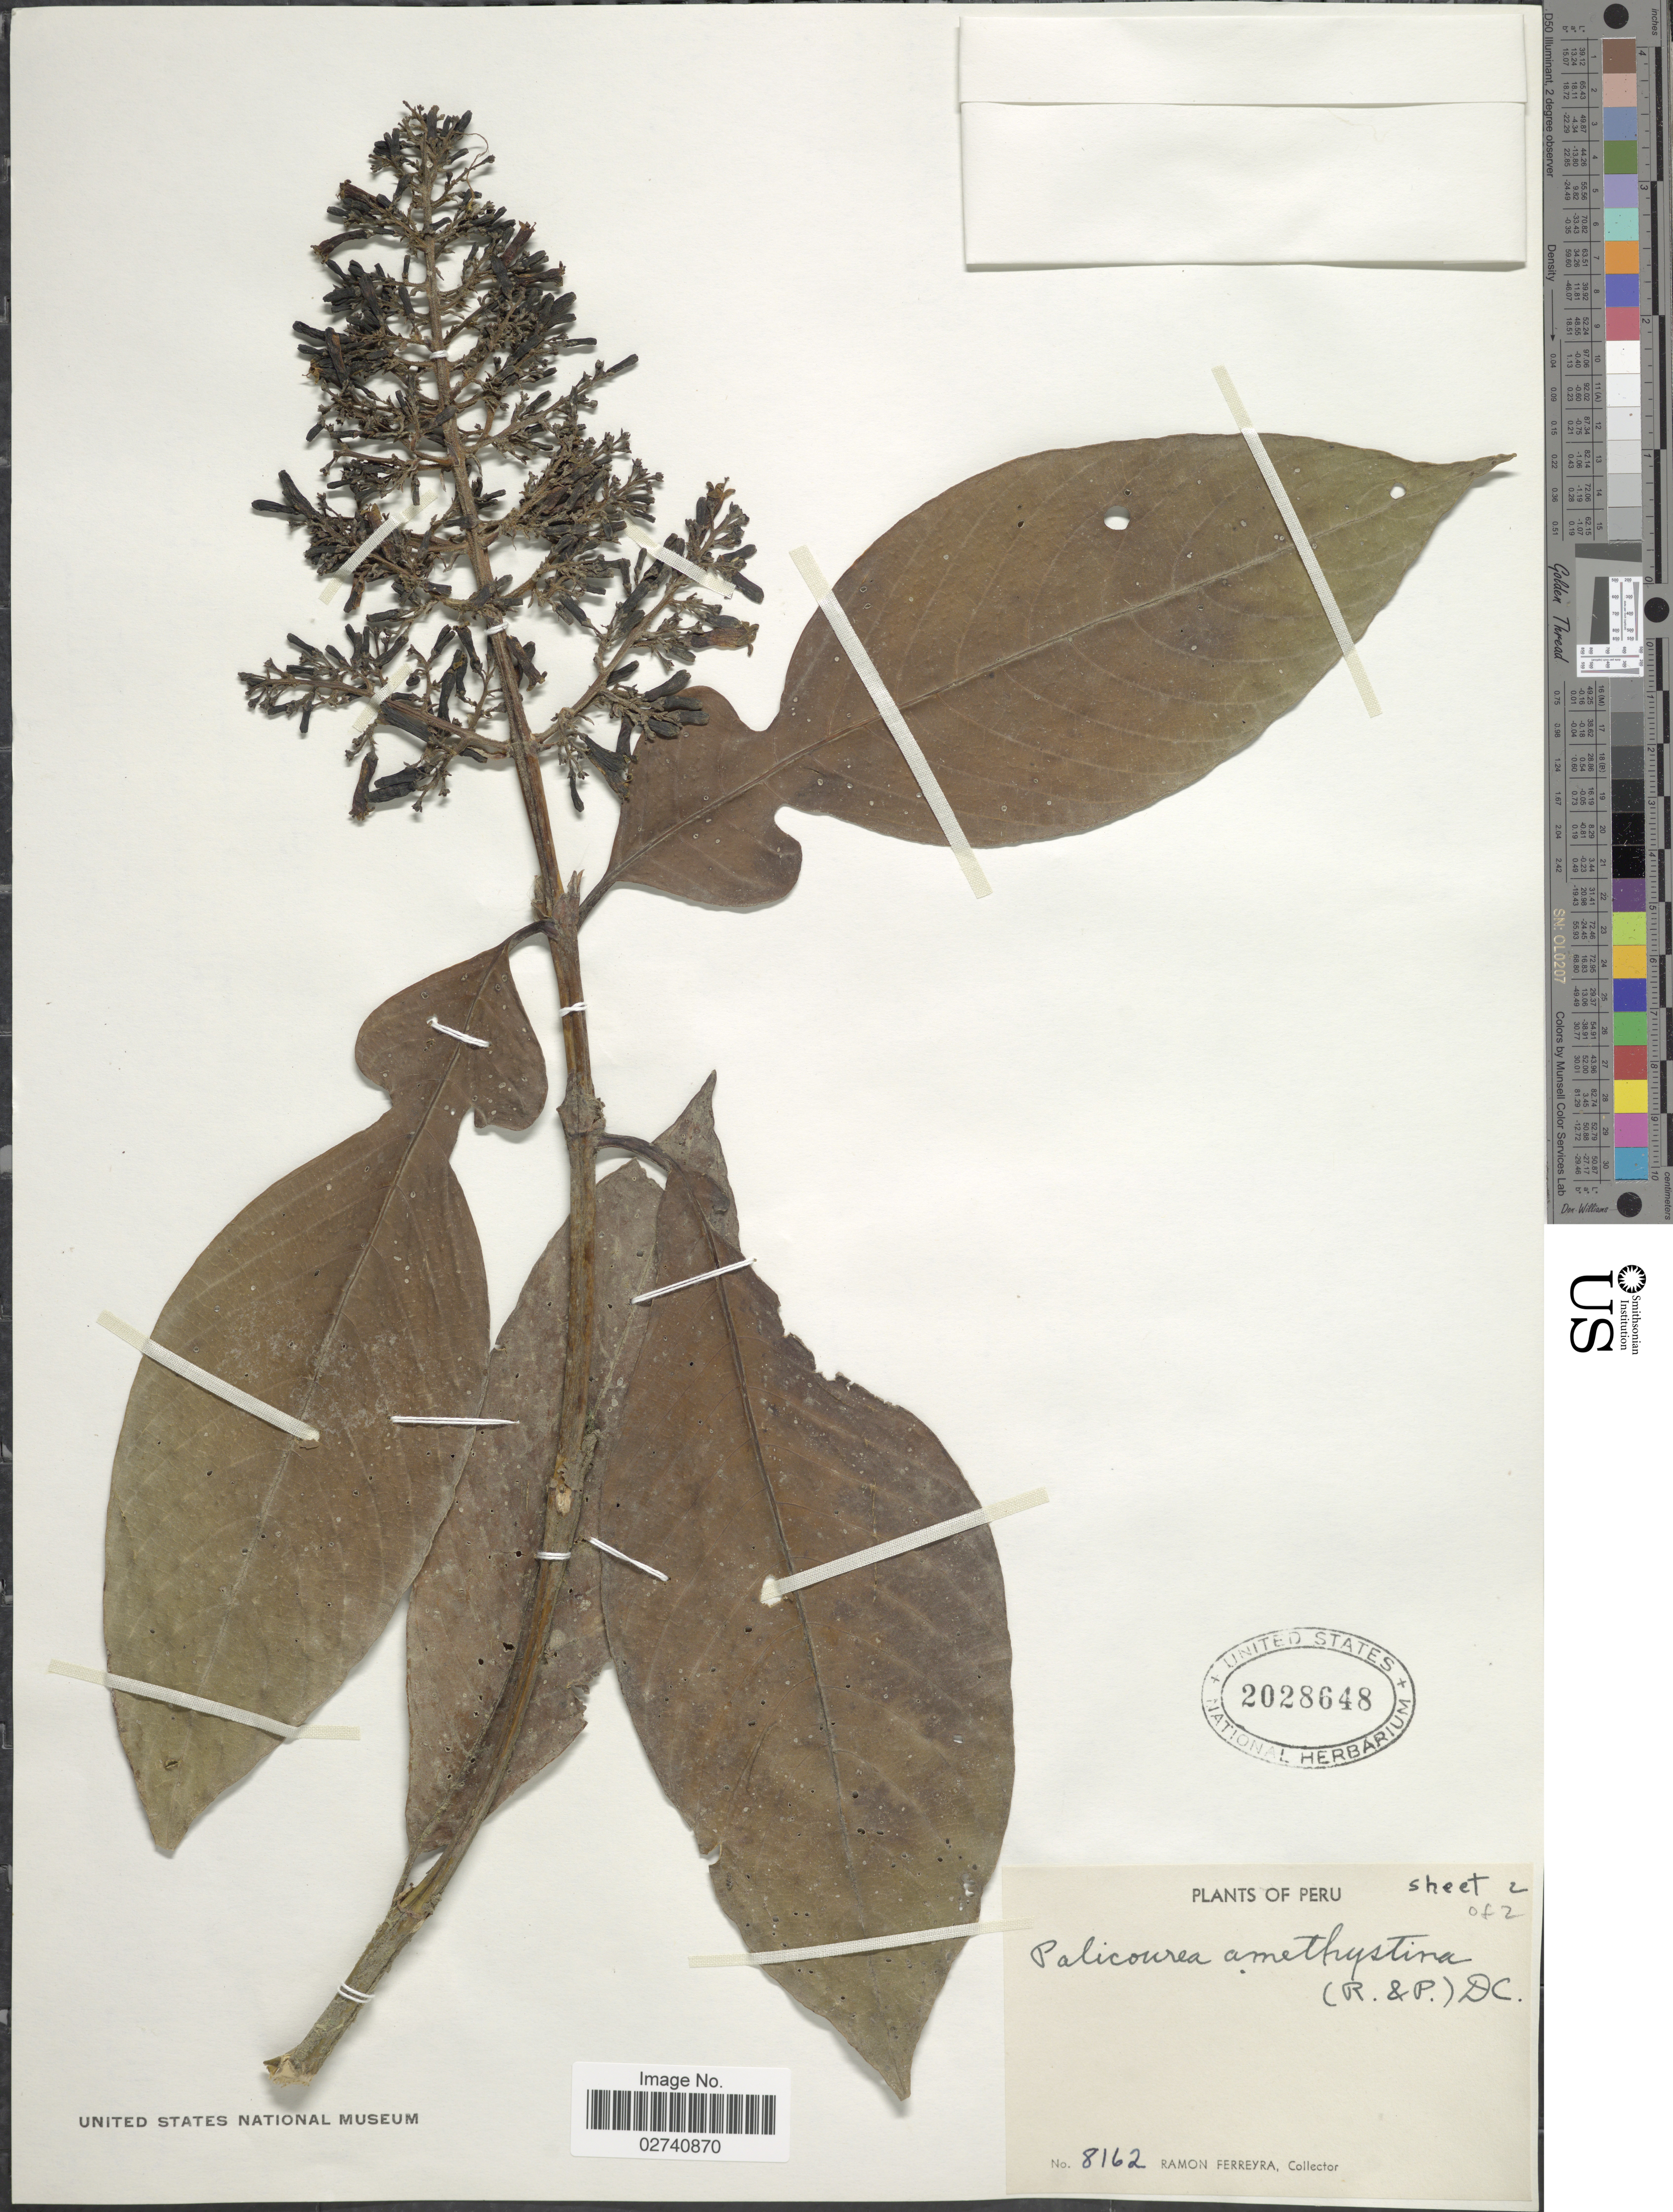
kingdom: Plantae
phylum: Tracheophyta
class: Magnoliopsida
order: Gentianales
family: Rubiaceae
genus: Palicourea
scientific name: Palicourea amethystina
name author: (Ruiz & Pav.) DC.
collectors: R. A. Ferreyra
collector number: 8162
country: Peru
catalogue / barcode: US 2028648